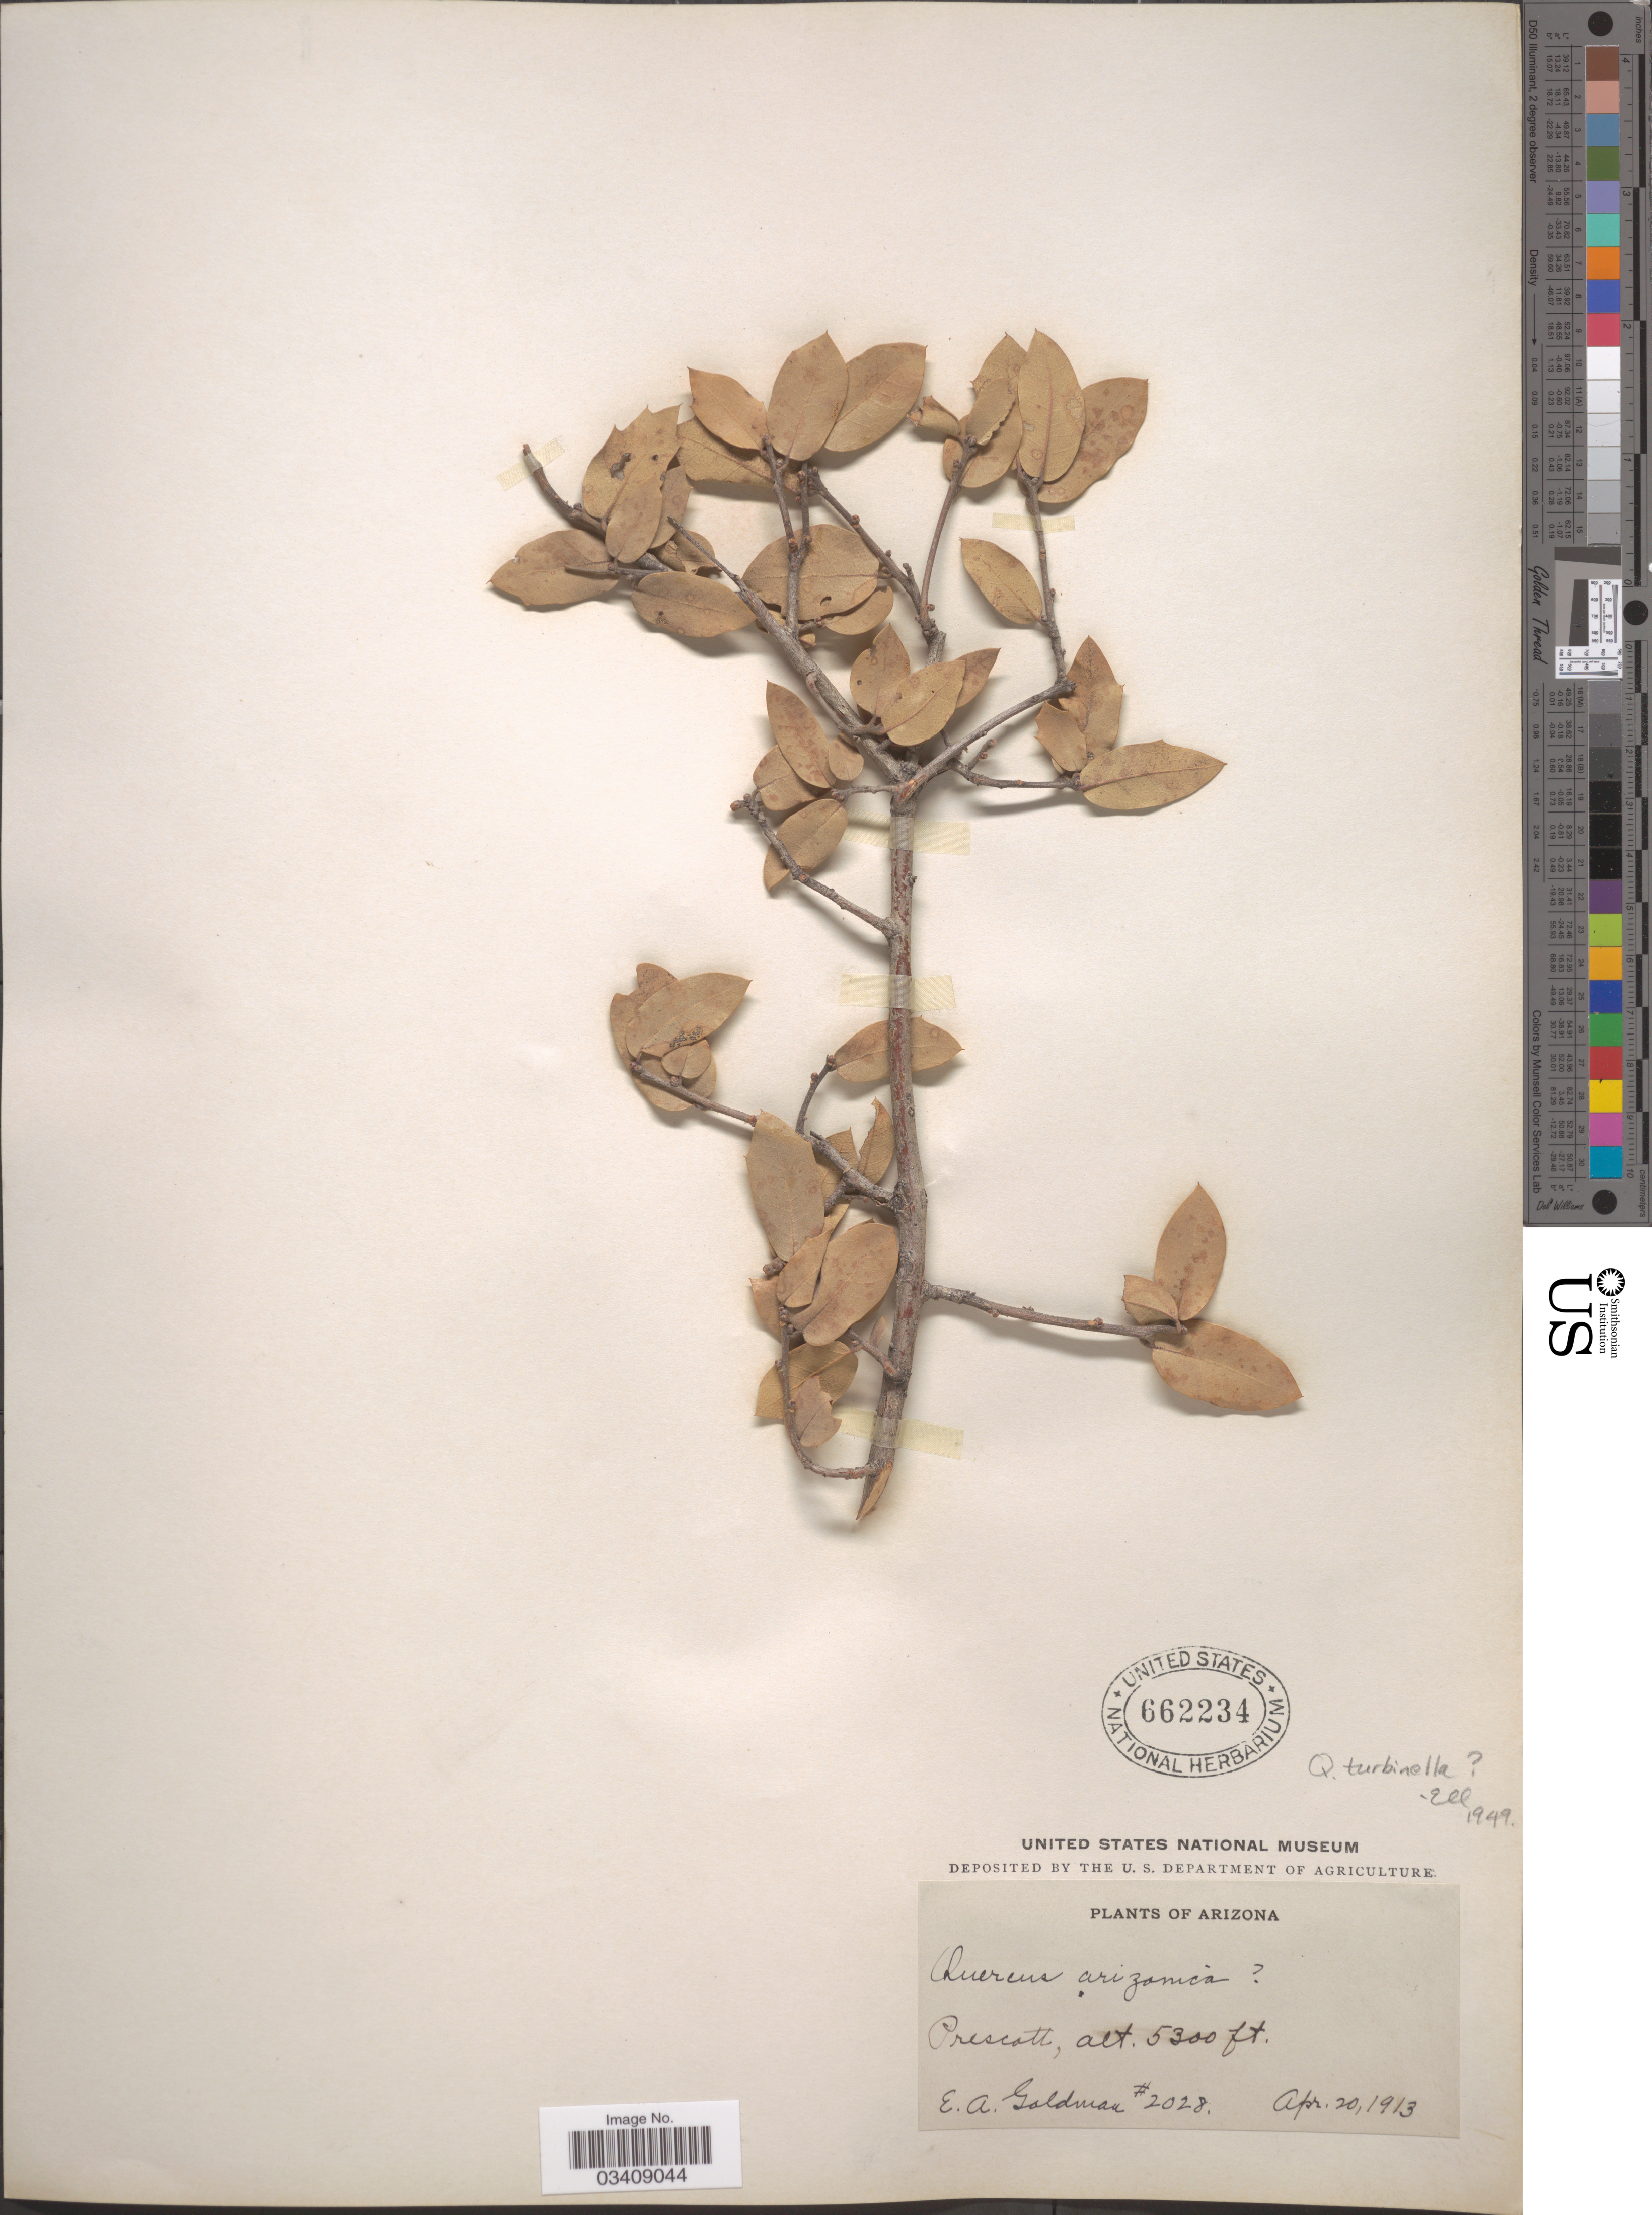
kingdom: Plantae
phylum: Tracheophyta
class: Magnoliopsida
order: Fagales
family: Fagaceae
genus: Quercus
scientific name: Quercus turbinella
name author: Greene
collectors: E. A. Goldman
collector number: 2028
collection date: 1913-04-20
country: United States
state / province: Arizona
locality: Prescott.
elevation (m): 1615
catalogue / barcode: US 662234